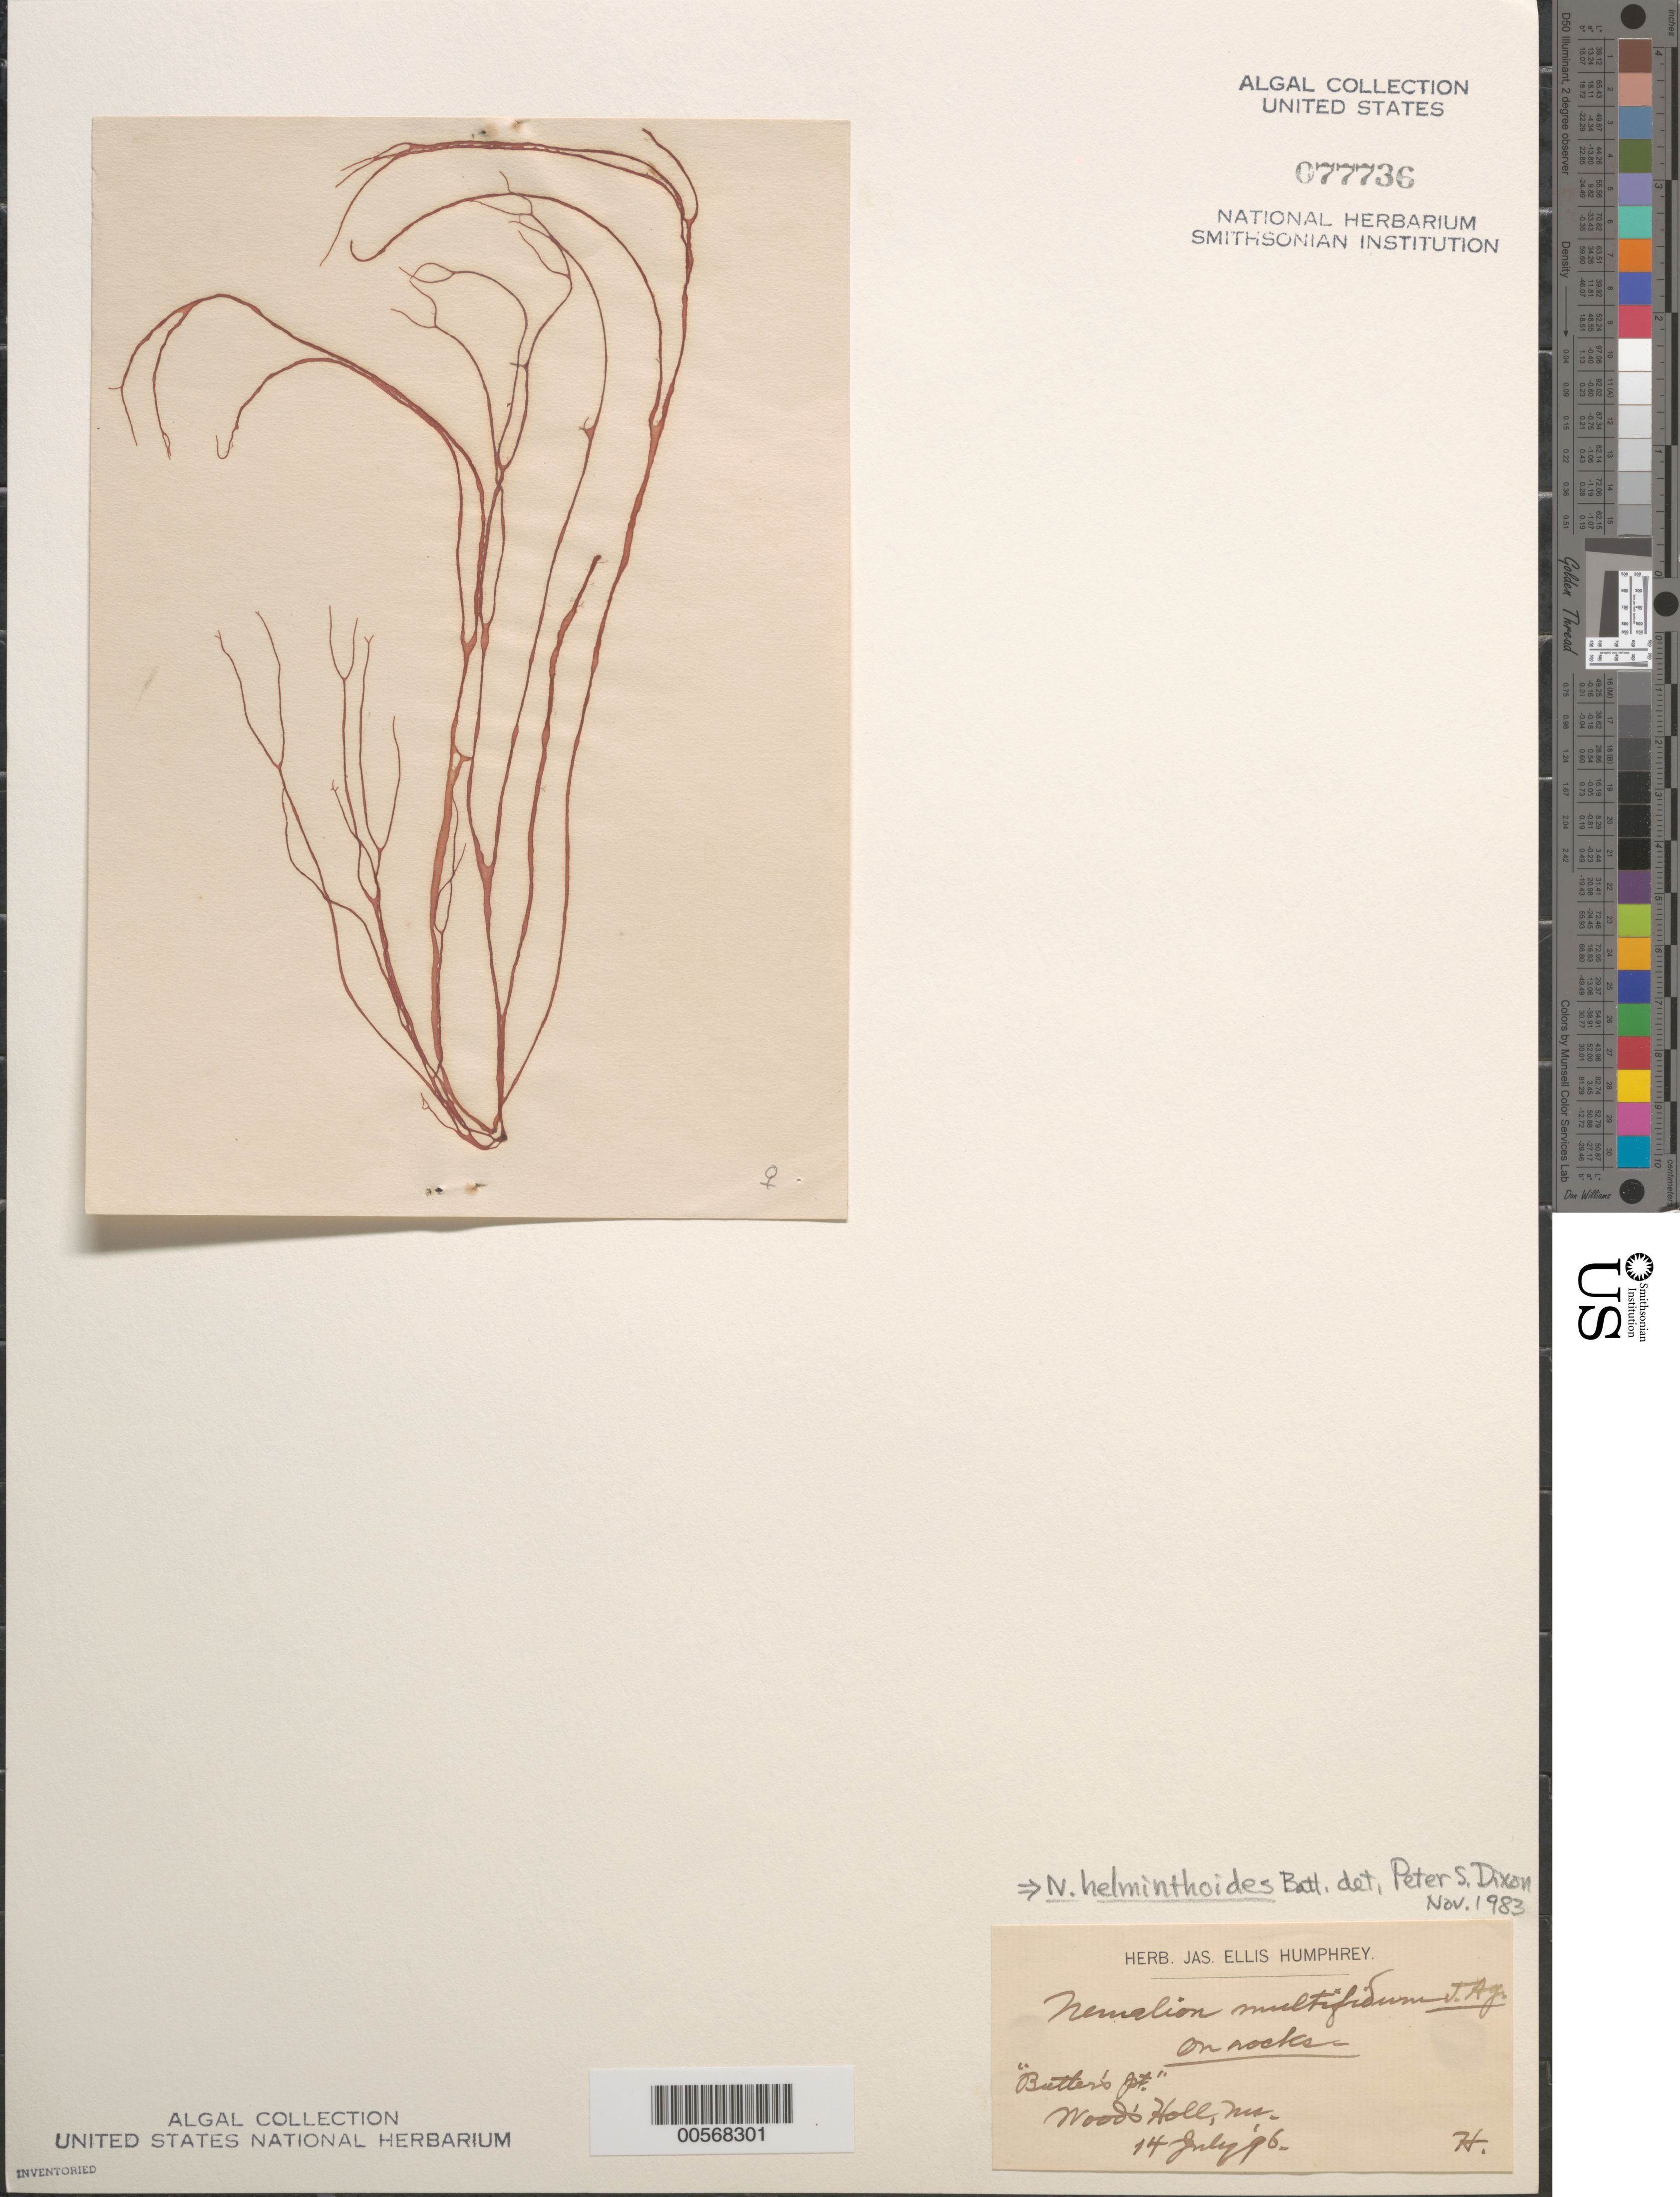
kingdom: Plantae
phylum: Rhodophyta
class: Florideophyceae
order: Nemaliales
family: Nemaliaceae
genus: Nemalion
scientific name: Nemalion multifidum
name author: (Lyngb.) Chauvin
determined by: Algae name updating Project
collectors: J. Humphrey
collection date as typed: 14 Jul 1896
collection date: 1896-07-14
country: United States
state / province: Massachusetts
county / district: Barnstable County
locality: Woods Hole (Wood's Holl), Butler's Point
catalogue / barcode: US 77736